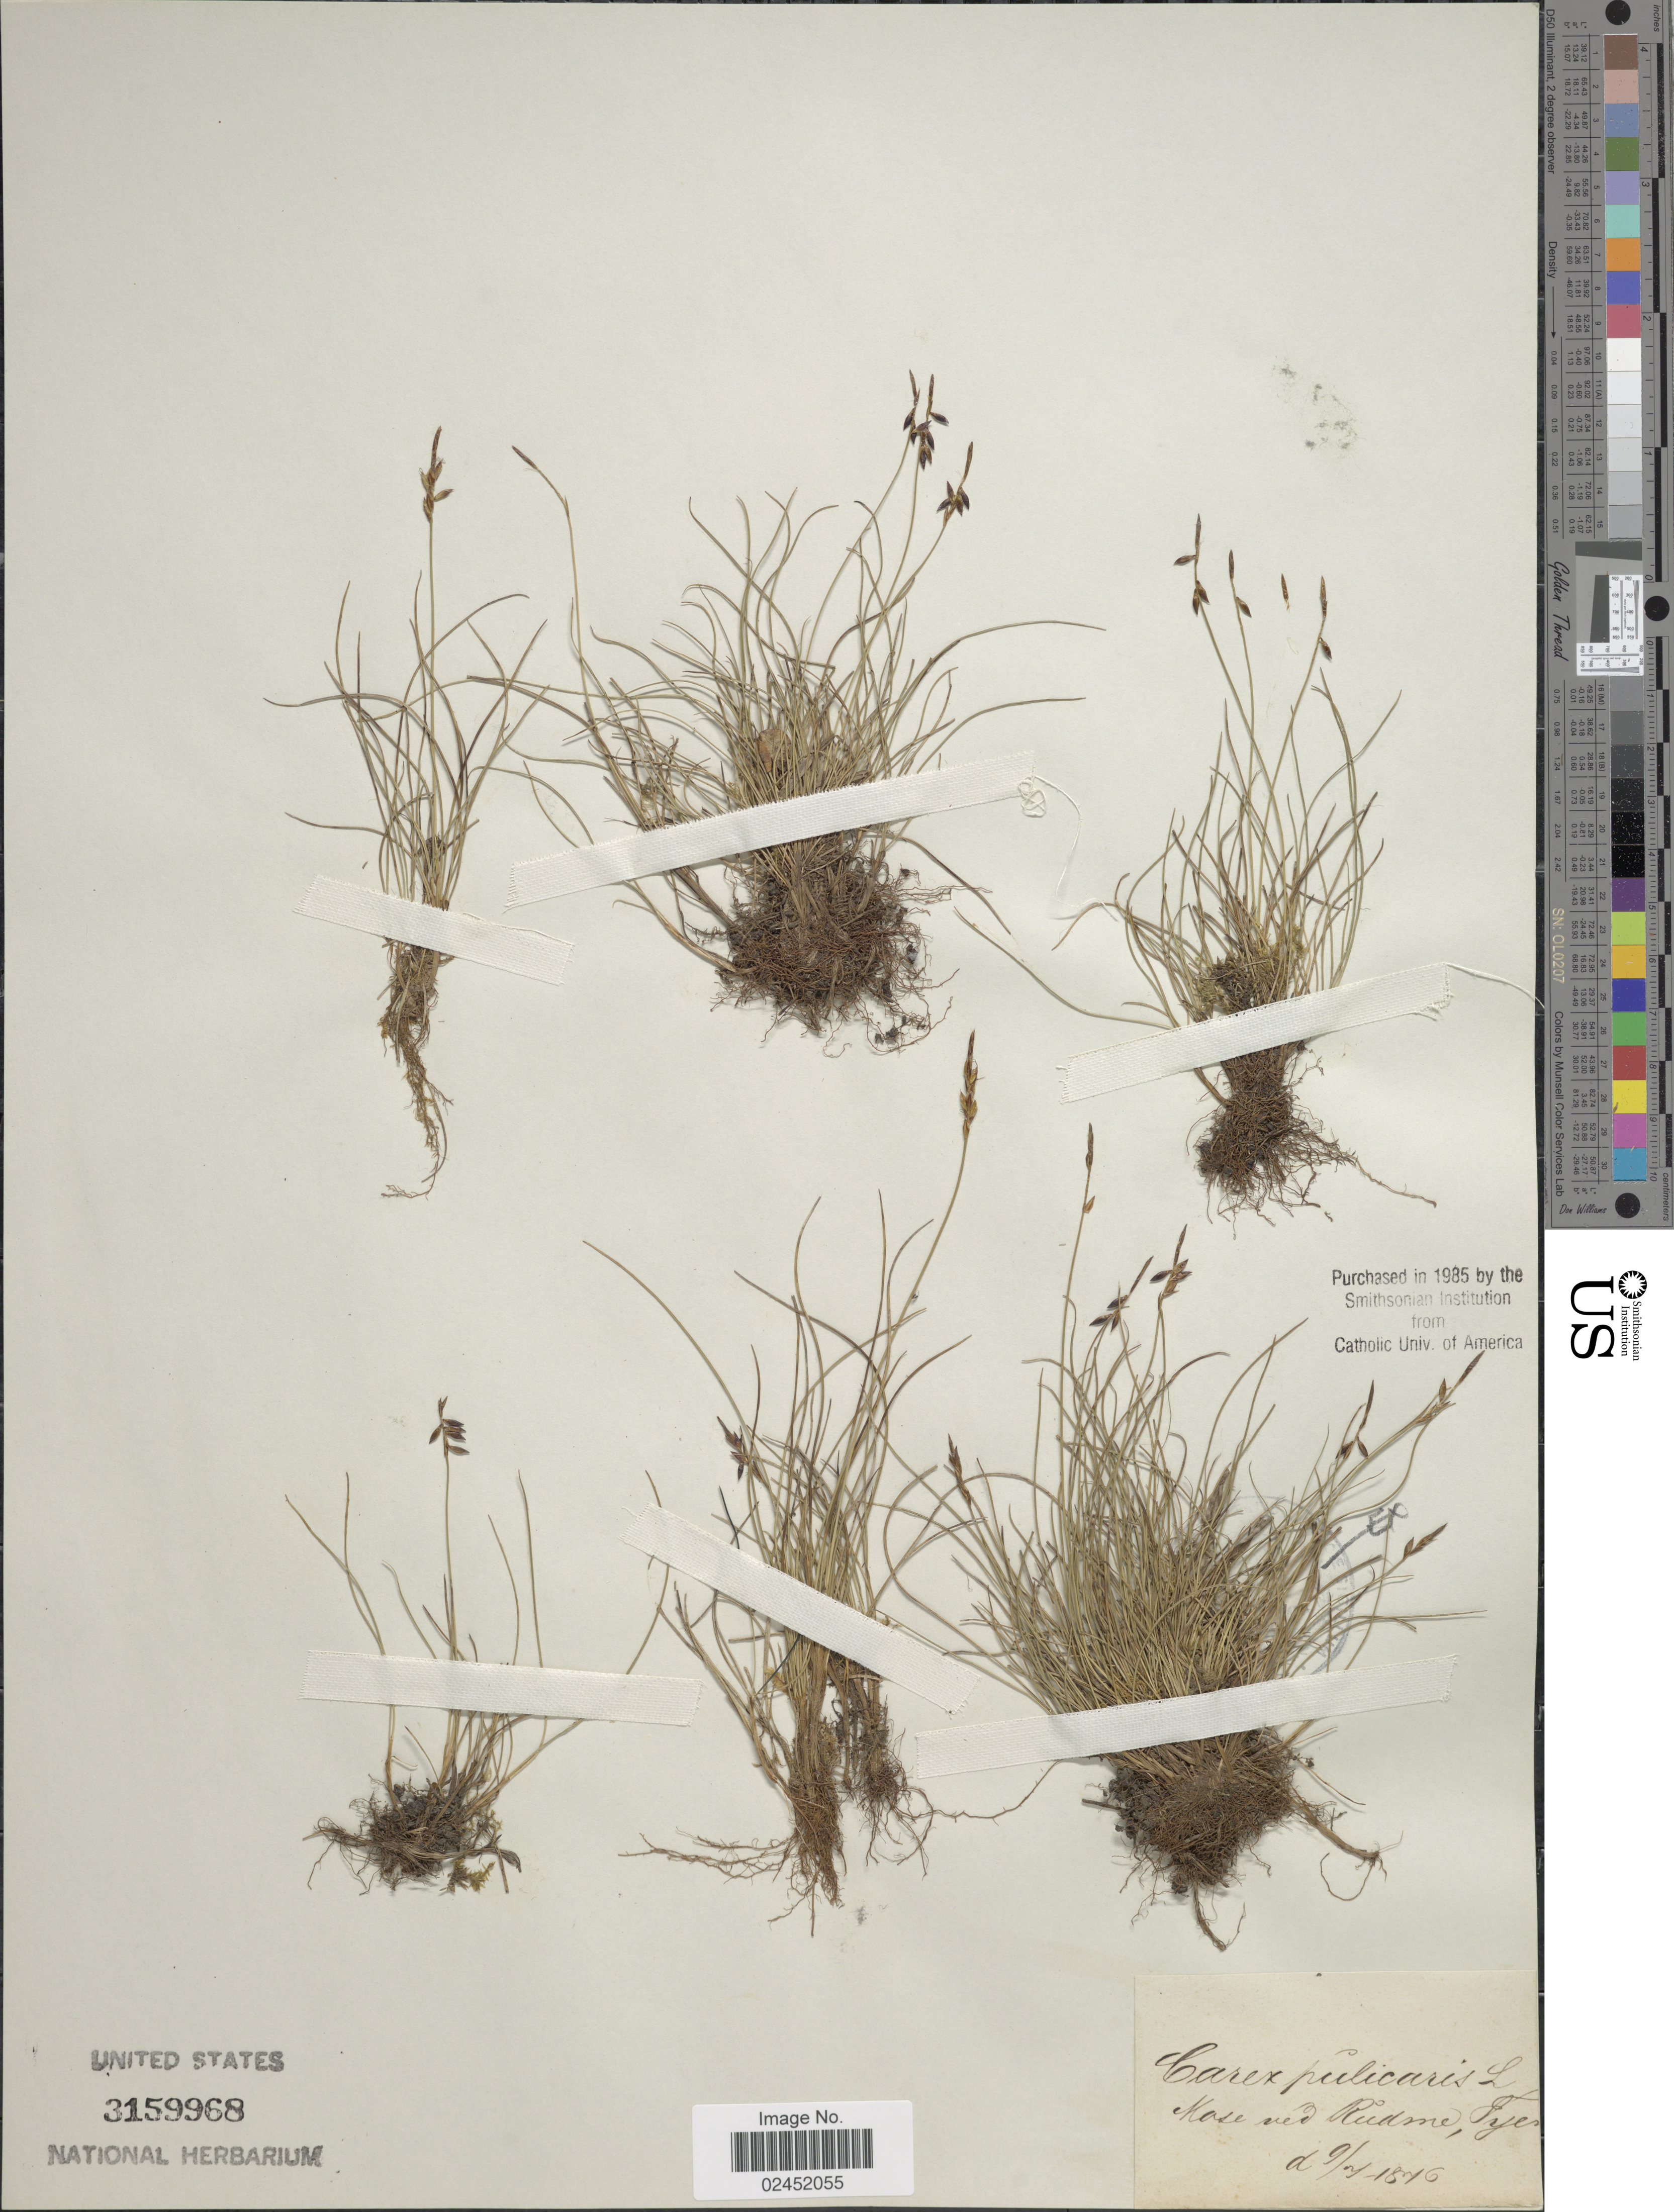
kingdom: Plantae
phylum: Tracheophyta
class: Liliopsida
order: Poales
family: Cyperaceae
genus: Carex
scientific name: Carex pulicaris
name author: L.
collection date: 1876-07-09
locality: Nose ved Rudme, Pye [interpreted]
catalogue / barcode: US 3159968